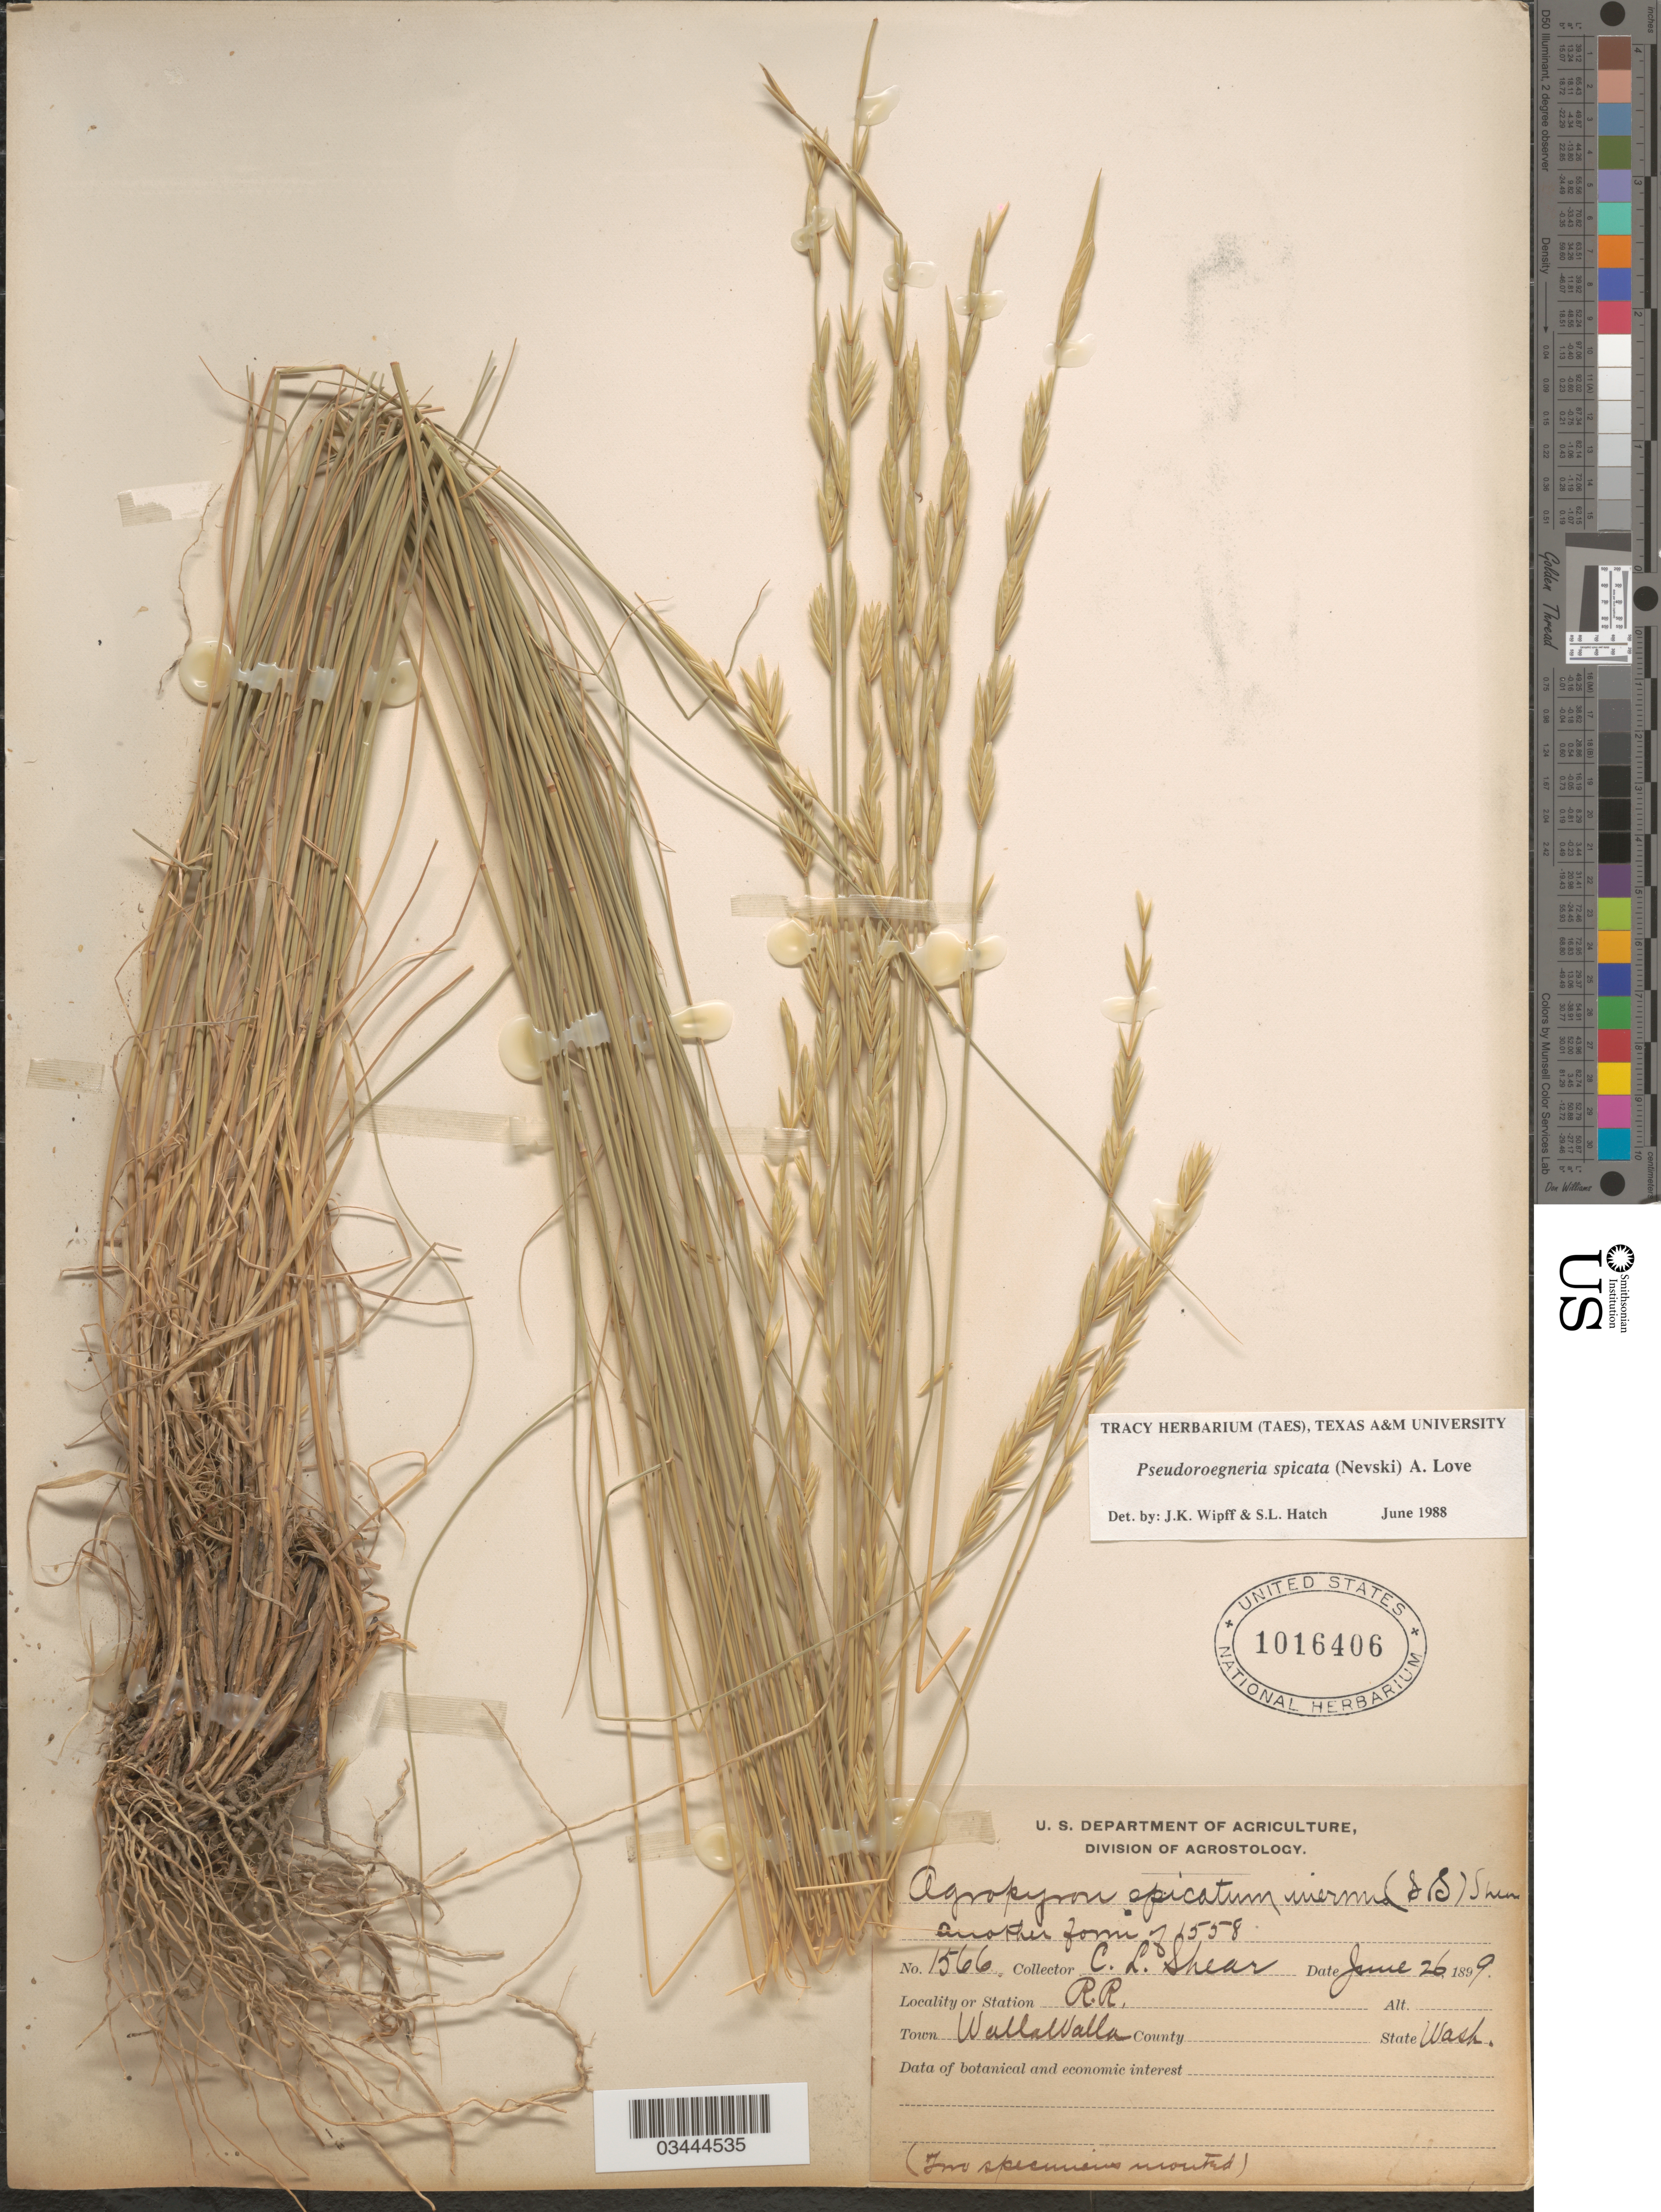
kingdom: Plantae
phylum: Tracheophyta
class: Liliopsida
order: Poales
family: Poaceae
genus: Pseudoroegneria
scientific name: Pseudoroegneria spicata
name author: (Pursh) Á. Löve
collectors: C. L. Shear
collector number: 1566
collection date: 1899-06-26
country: United States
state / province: Washington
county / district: Walla Walla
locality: R.R. Town Walla Walla.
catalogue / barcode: US 1016406